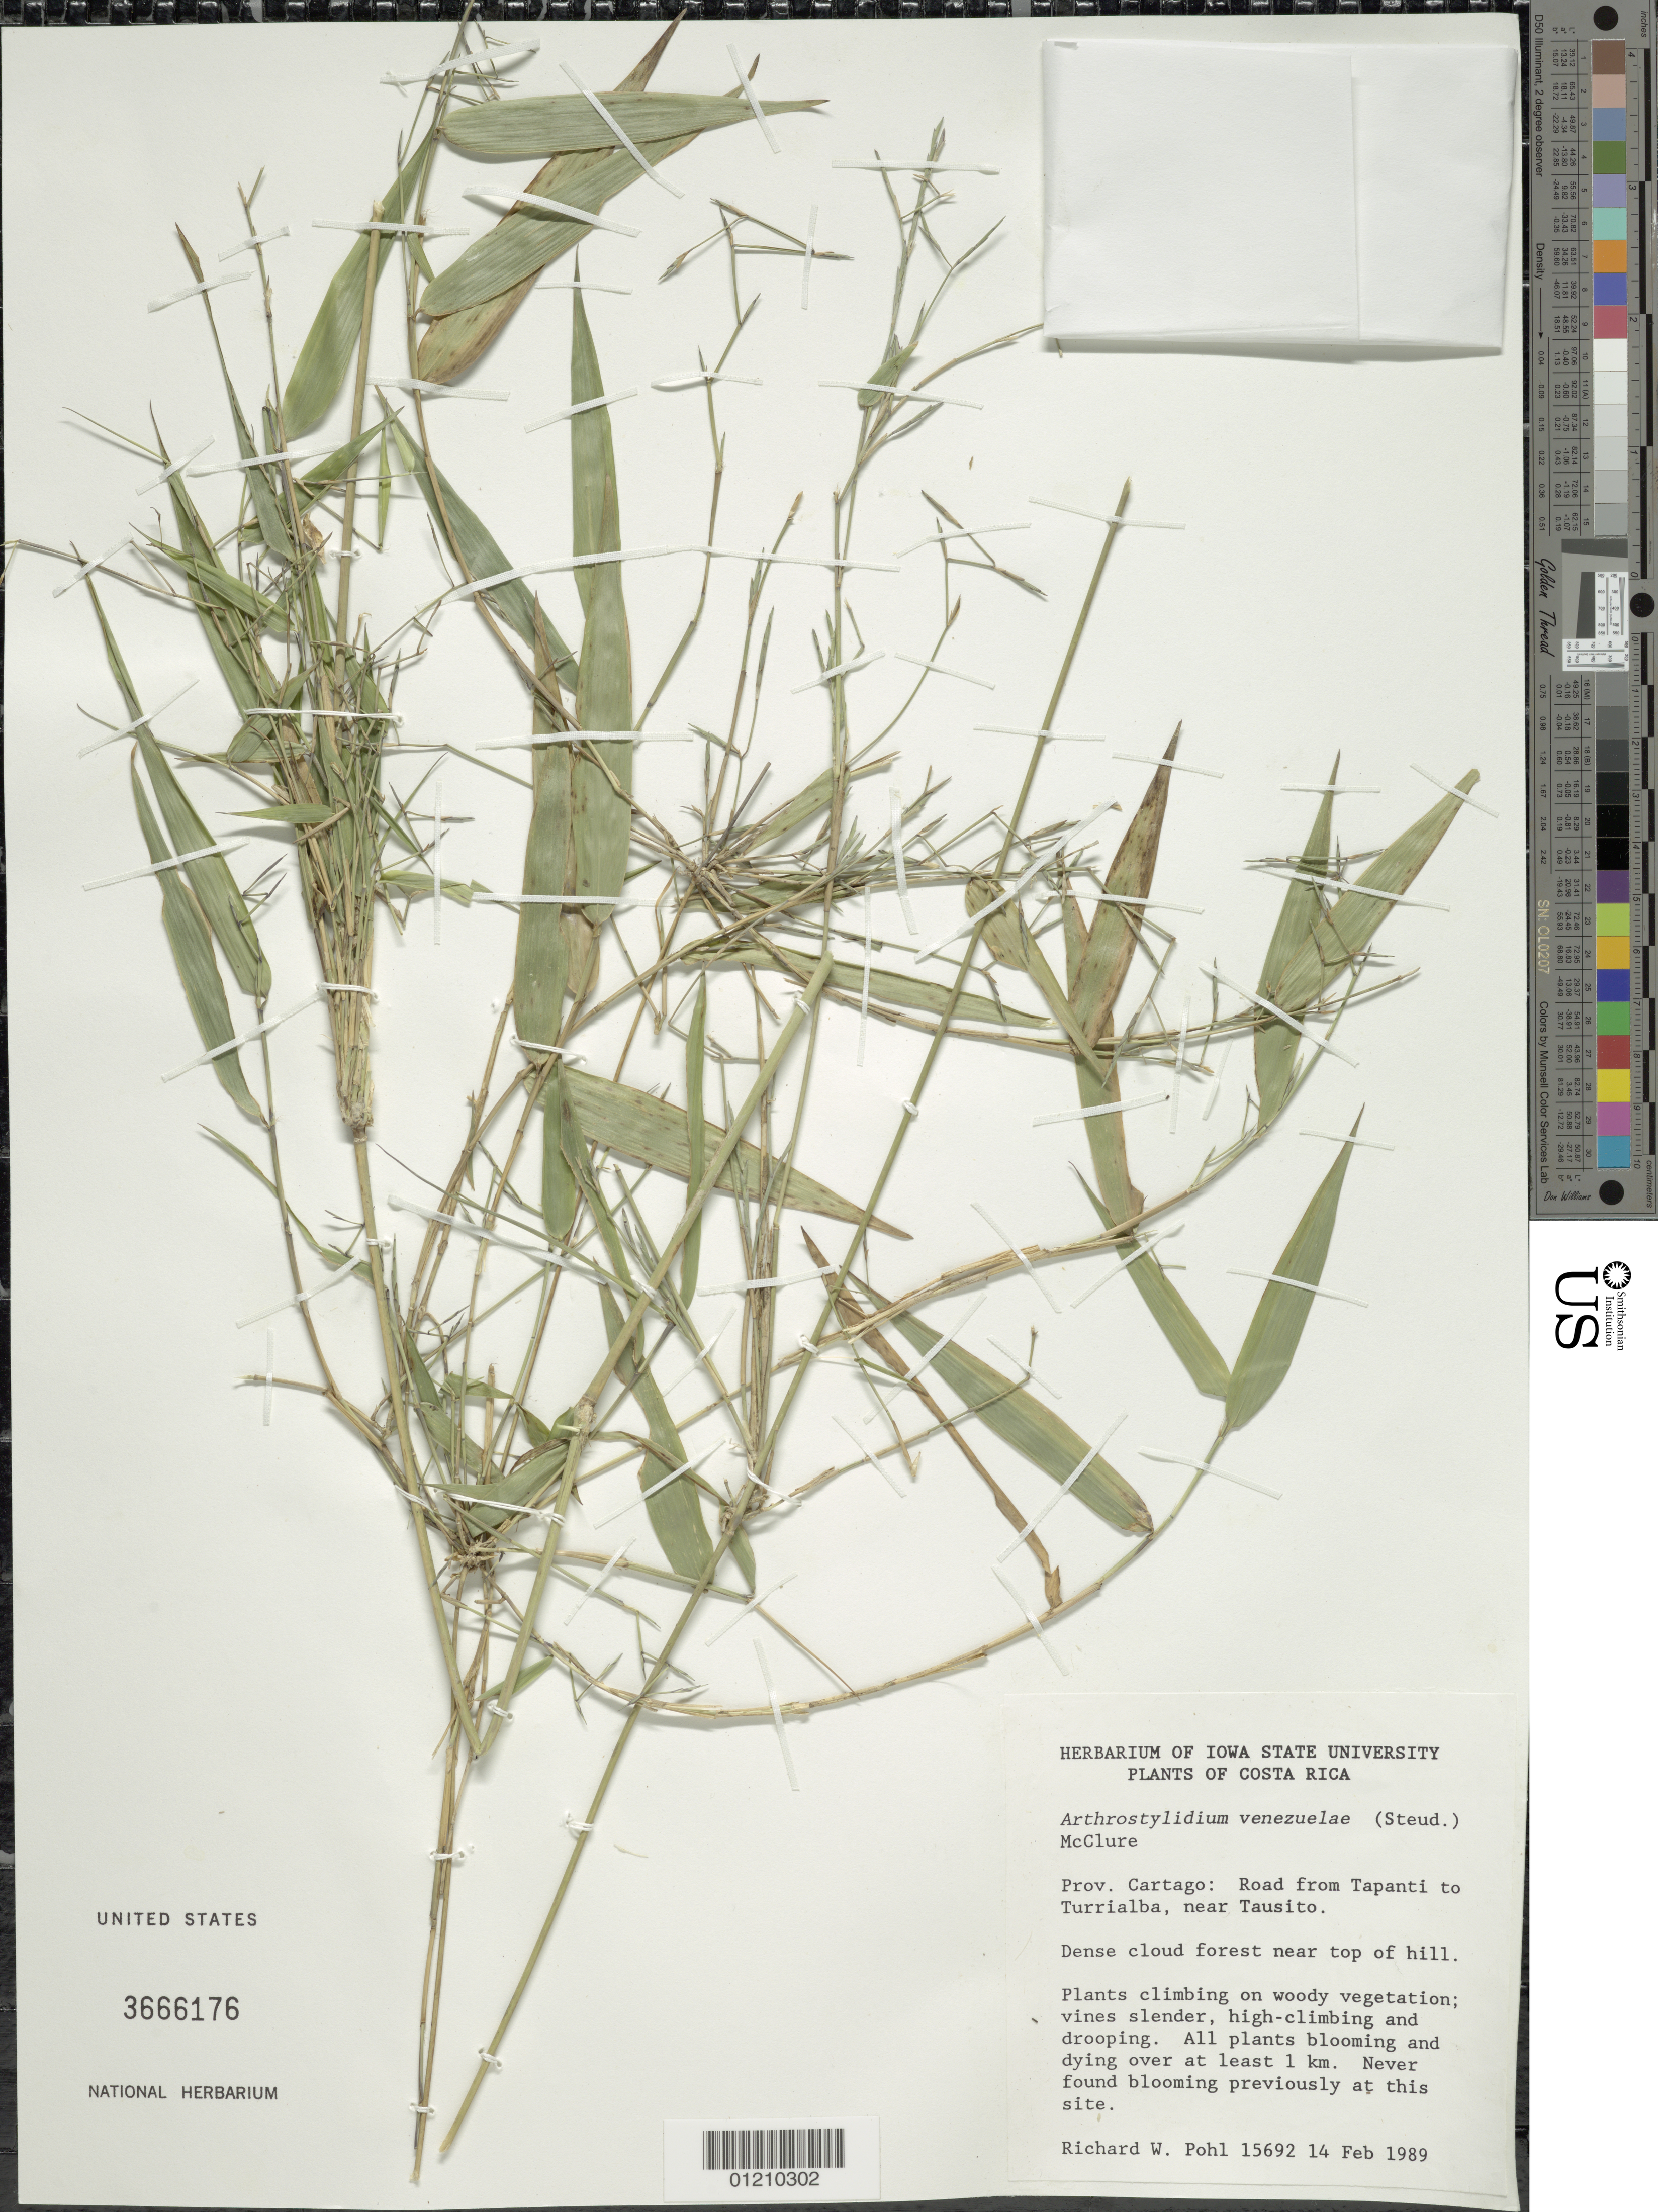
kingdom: Plantae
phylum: Tracheophyta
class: Liliopsida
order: Poales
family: Poaceae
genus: Arthrostylidium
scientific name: Arthrostylidium venezuelae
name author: (Steud.) McClure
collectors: R. W. Pohl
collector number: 15692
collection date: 1989-02-14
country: Costa Rica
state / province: Cartago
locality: Road from Tapanti toTurrialba, near Tausito.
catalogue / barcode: US 3666176